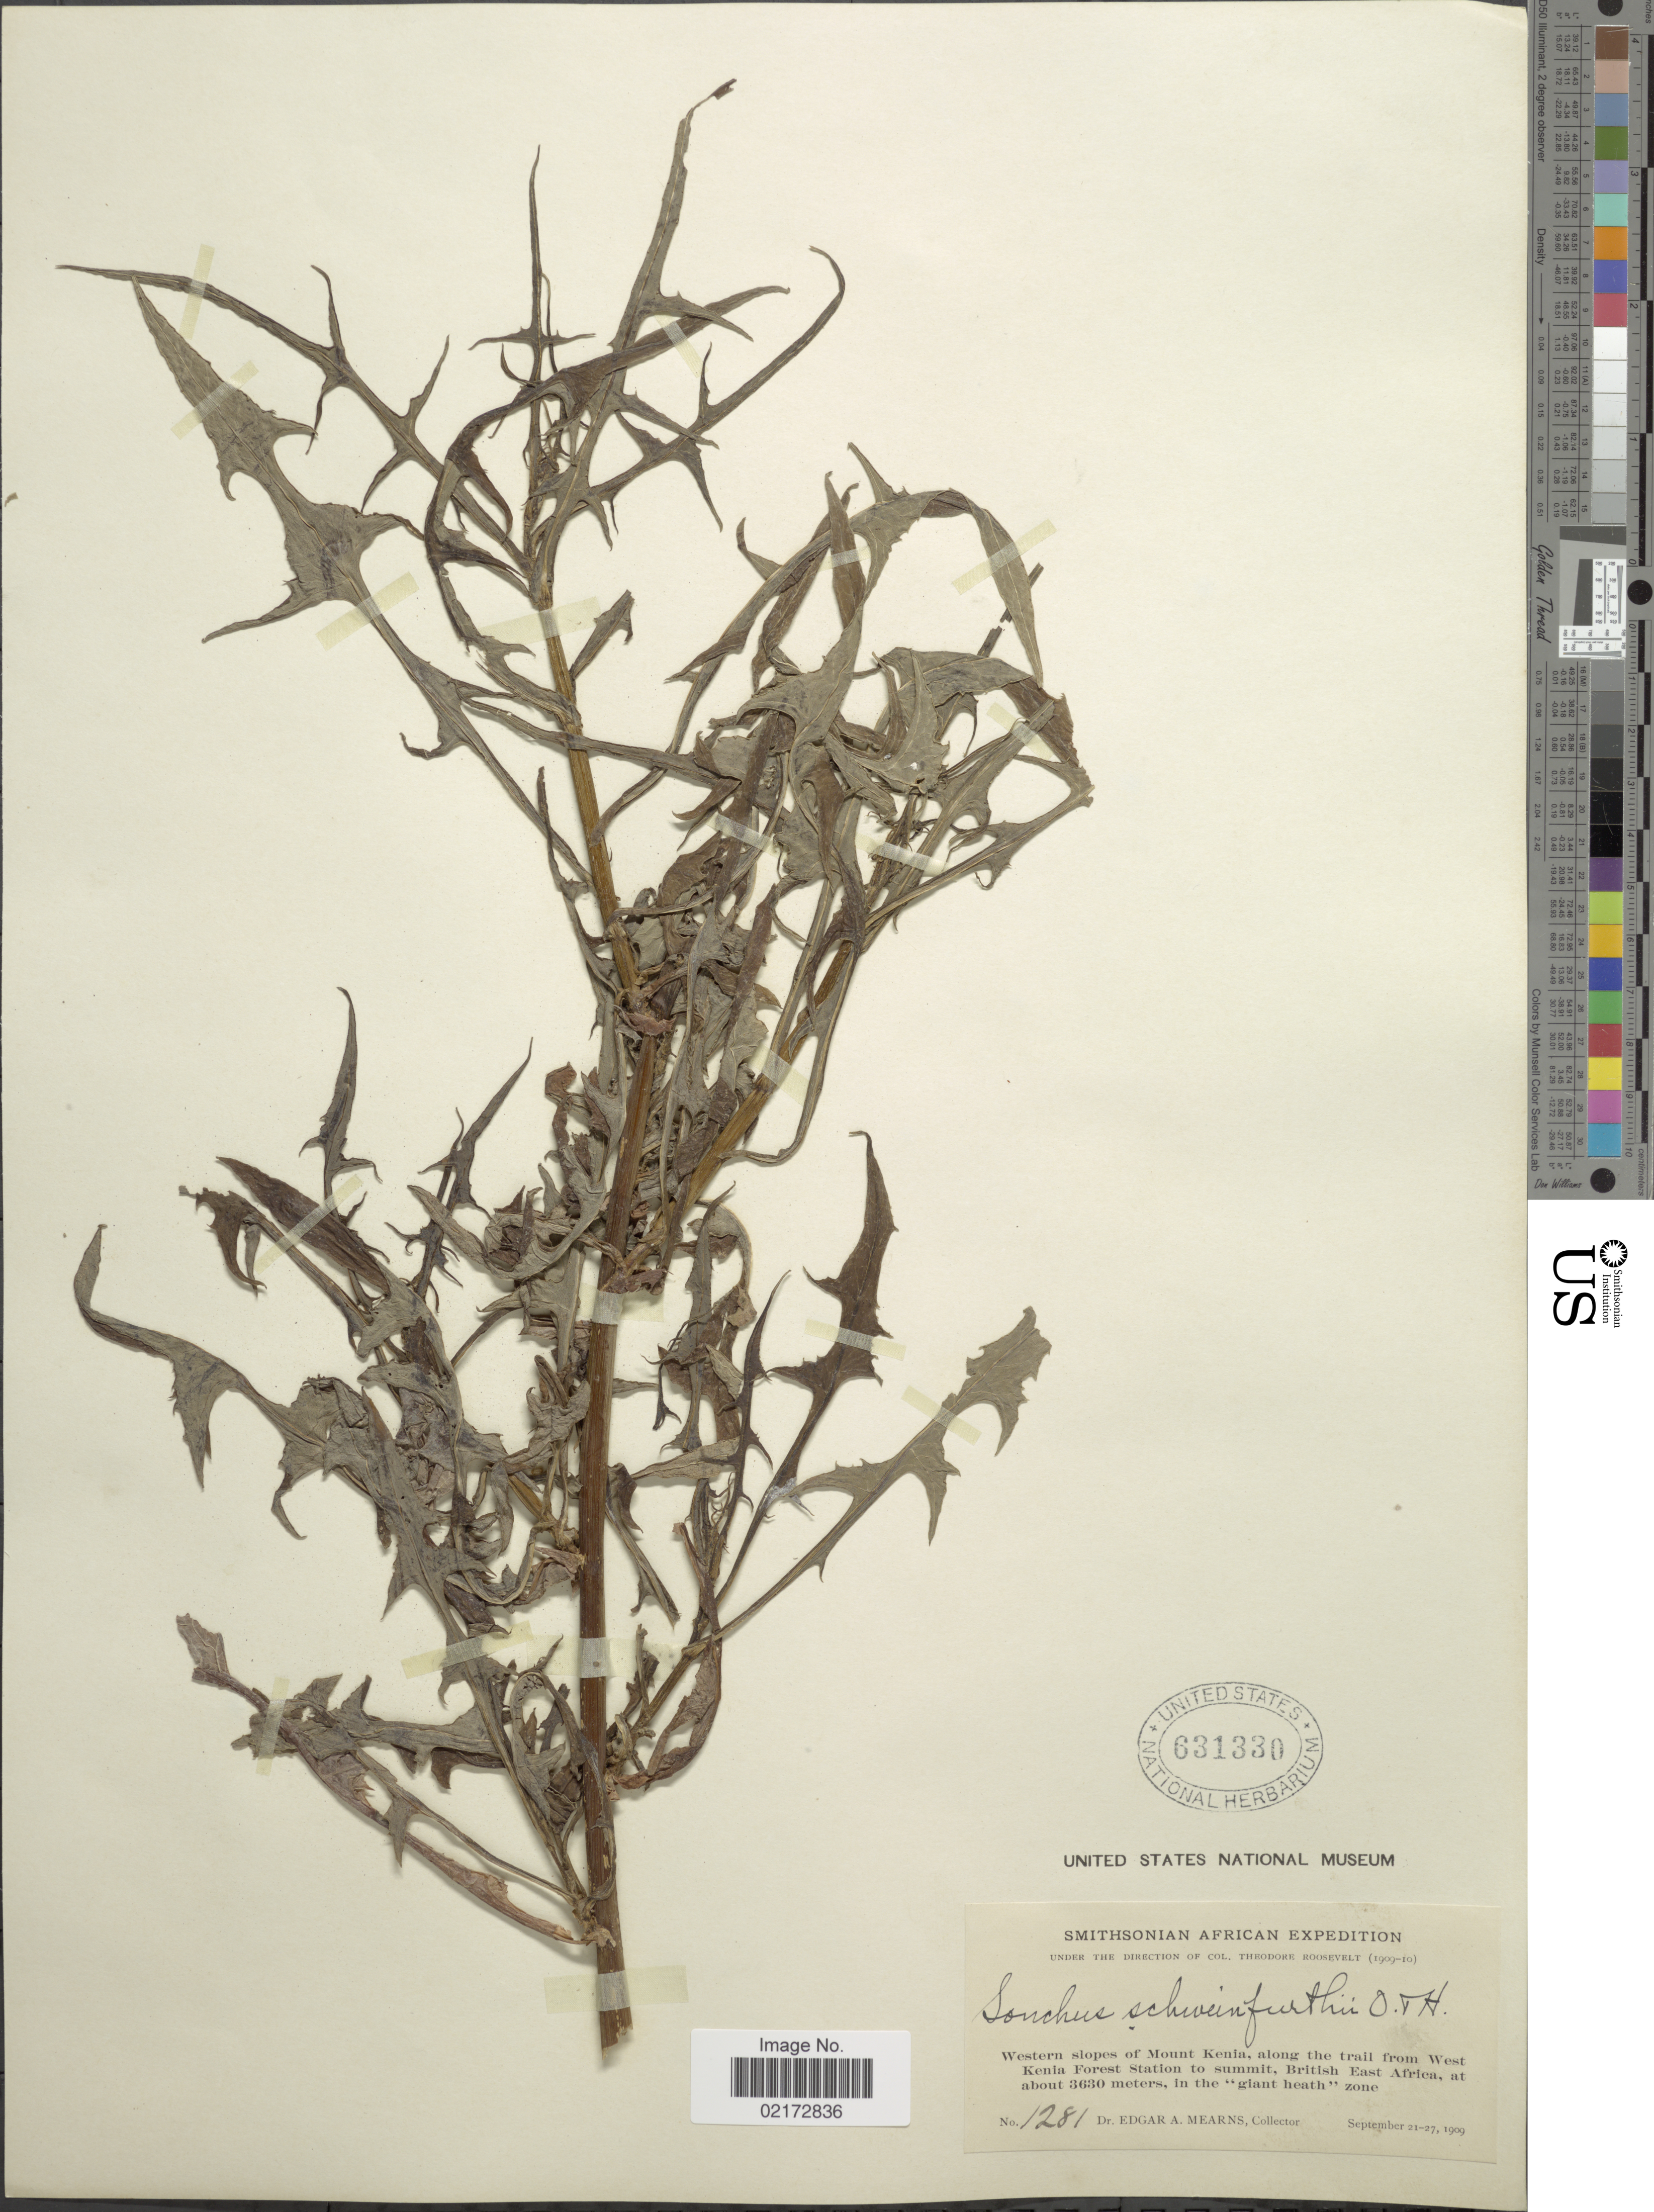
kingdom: Plantae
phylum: Tracheophyta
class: Magnoliopsida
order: Asterales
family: Asteraceae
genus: Sonchus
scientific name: Sonchus schweinfurthii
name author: Oliv. & Hiern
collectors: E. A. Mearns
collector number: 1281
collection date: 1909-09-21/1909-09-27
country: Kenya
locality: Western slopes of Mount Kenia, along the trail from West Kenia Forest Station to summit, British East Africa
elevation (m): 3630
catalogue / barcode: US 631330